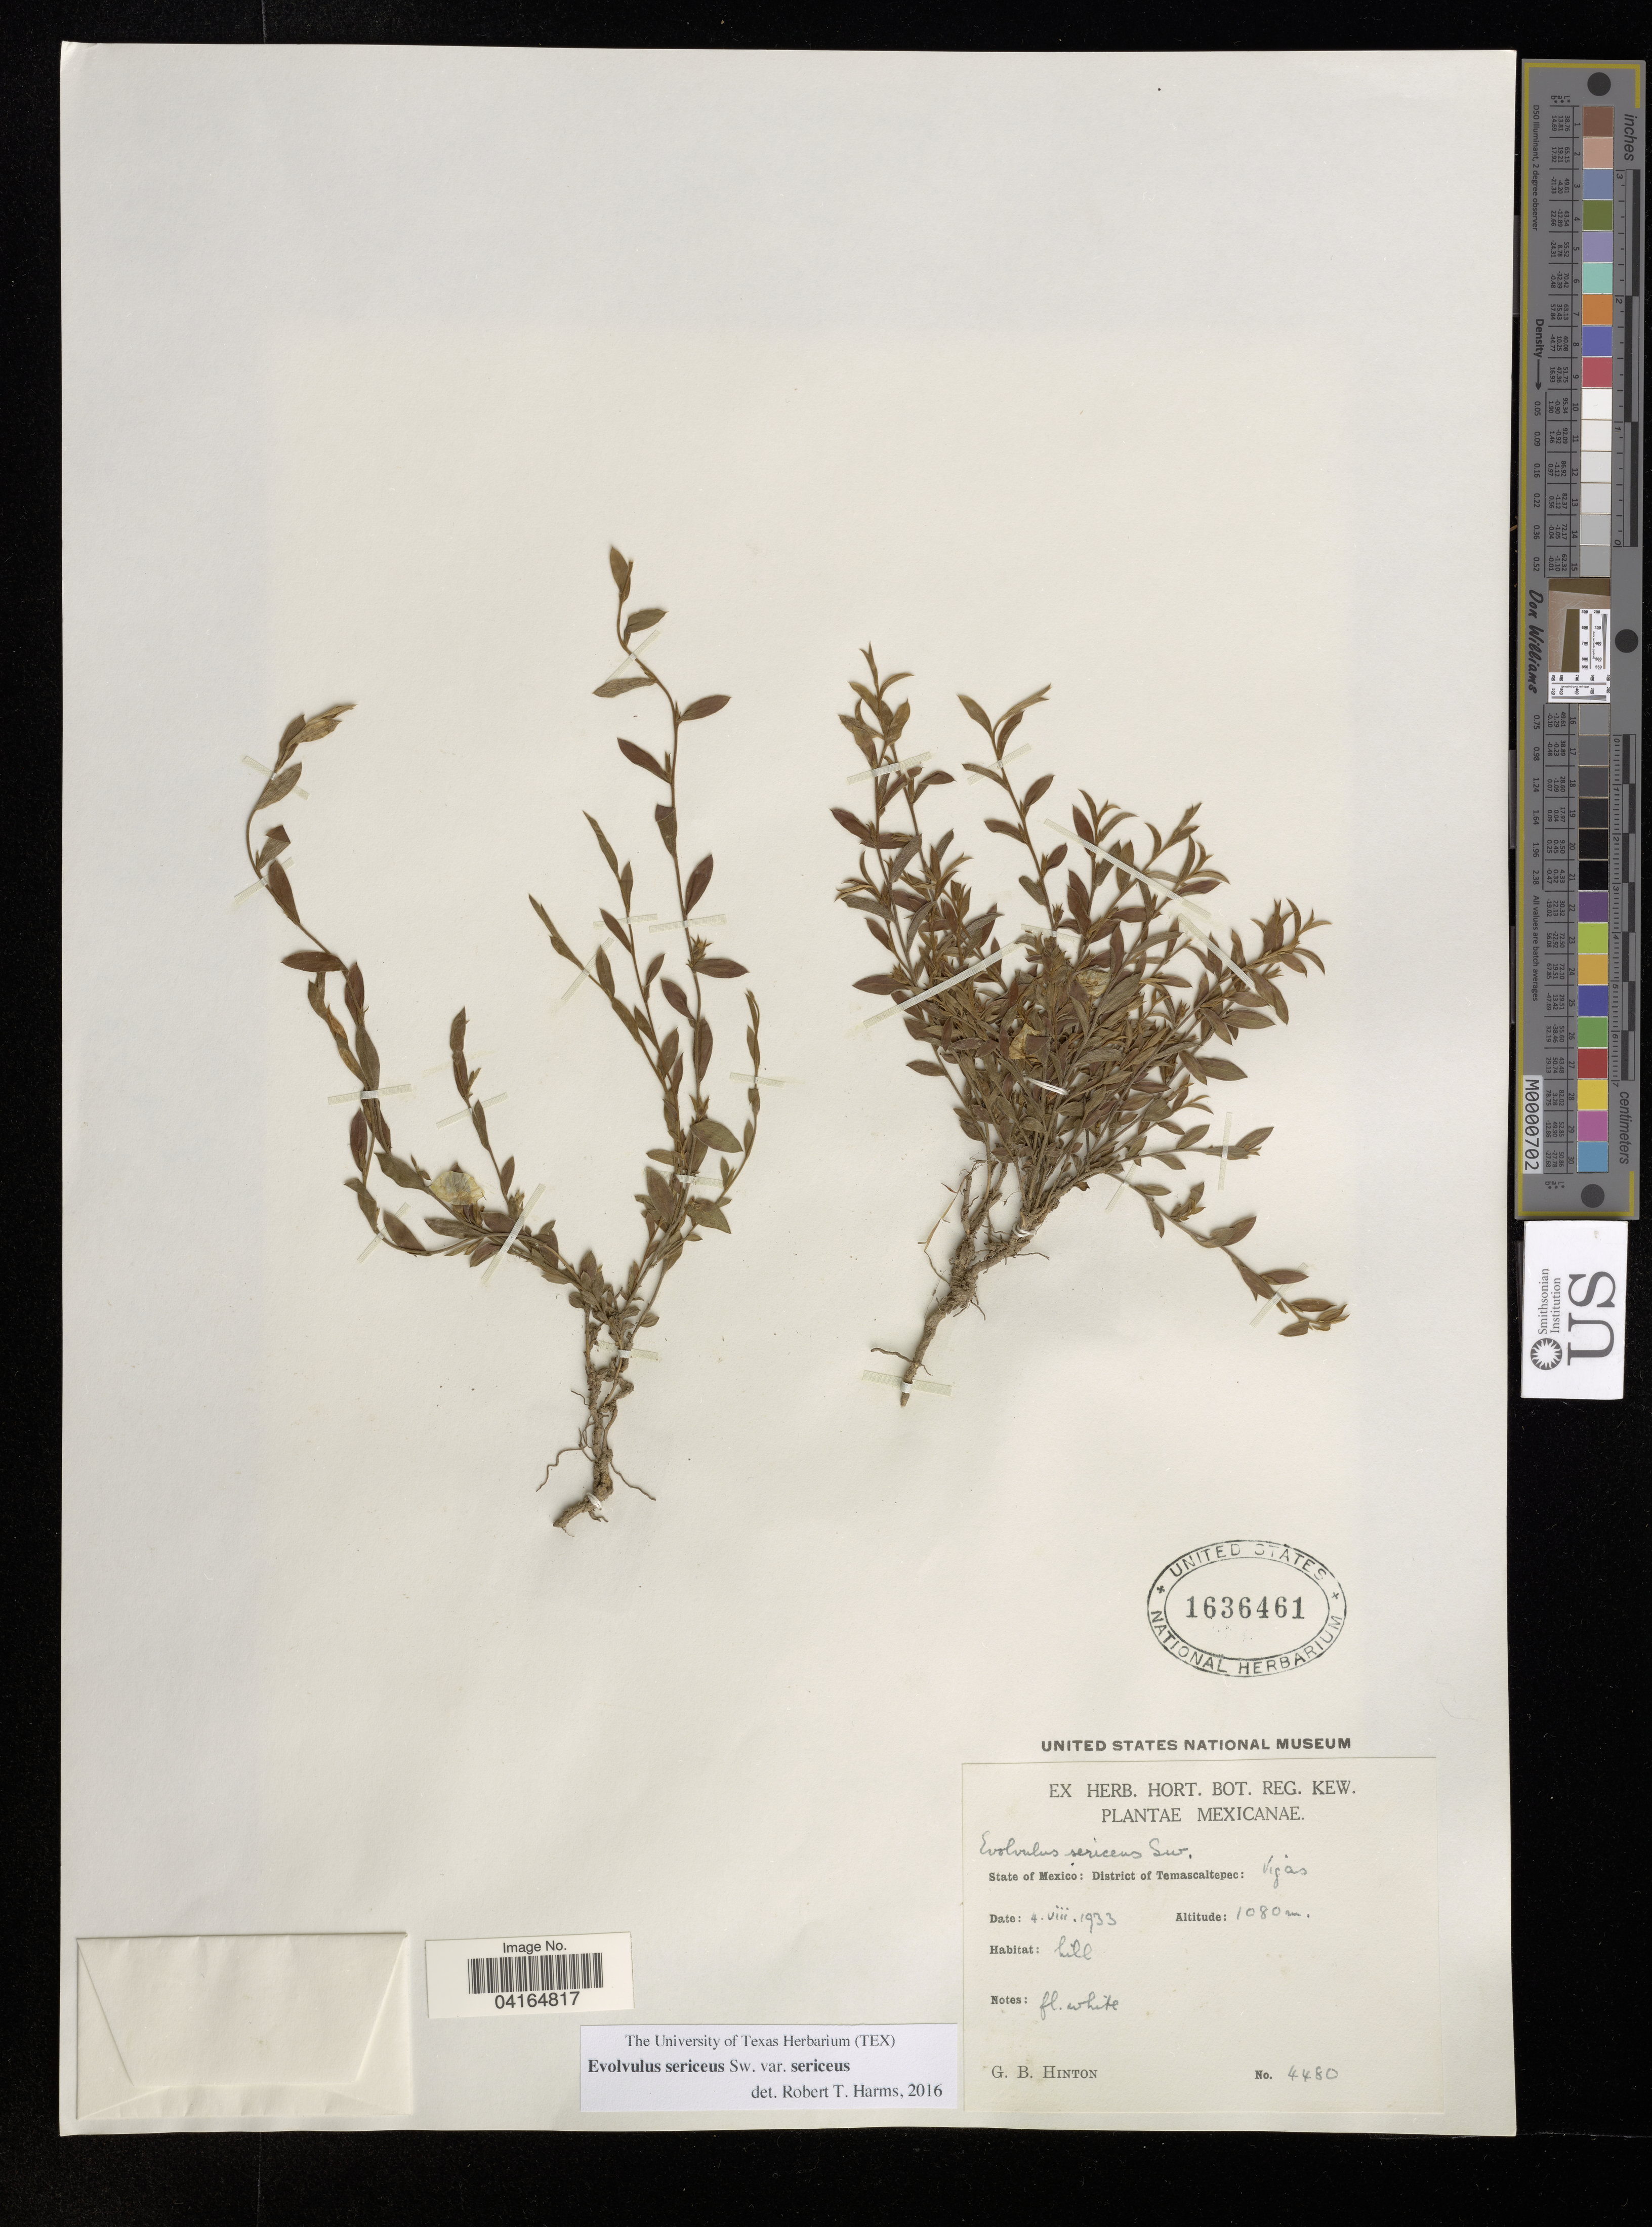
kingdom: Plantae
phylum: Tracheophyta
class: Magnoliopsida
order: Solanales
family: Convolvulaceae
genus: Evolvulus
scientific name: Evolvulus sericeus var. sericeus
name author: Sw.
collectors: G. B. Hinton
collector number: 4480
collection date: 1933-08-04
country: Mexico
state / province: México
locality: District of Temascaltepec: Vigas.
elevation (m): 1080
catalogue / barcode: US 1636461